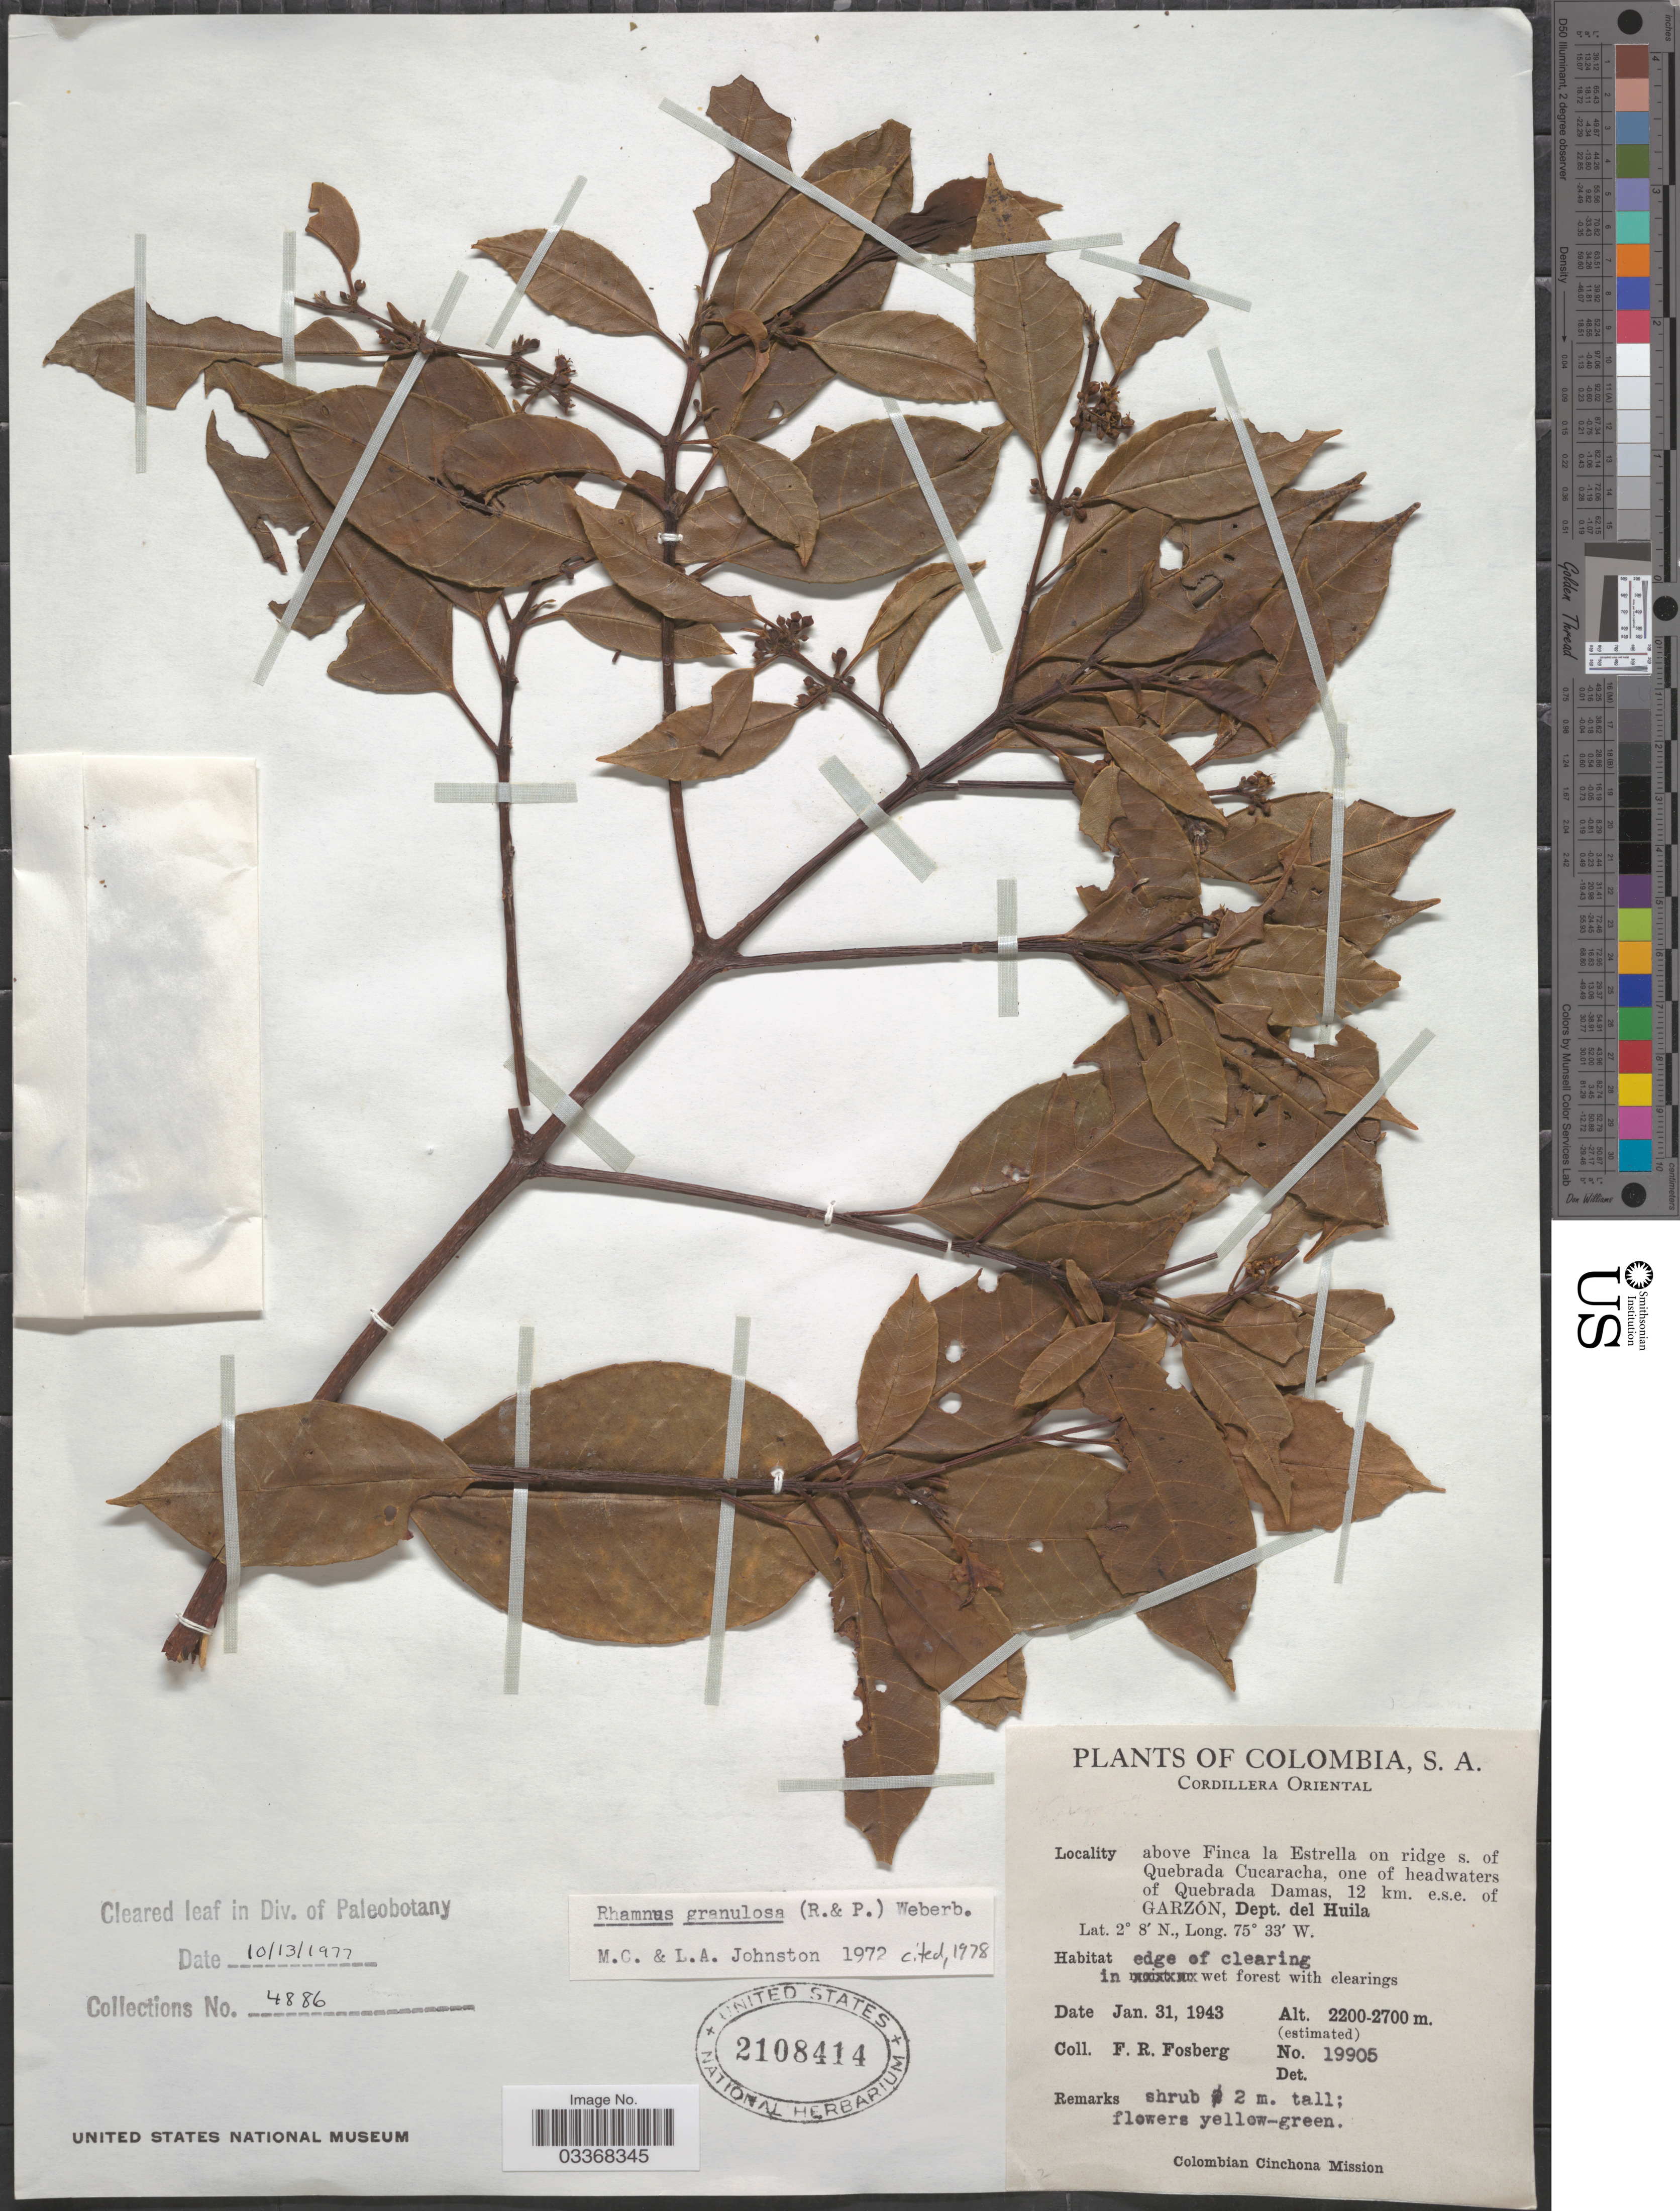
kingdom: Plantae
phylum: Tracheophyta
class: Magnoliopsida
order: Rosales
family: Rhamnaceae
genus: Frangula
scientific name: Frangula granulosa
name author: (Ruiz & Pav.) Grubov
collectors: F. R. Fosberg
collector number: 19905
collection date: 1943-01-31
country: Colombia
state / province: Huila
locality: Cordillera Oriental. Above Finca la Estrella on ridge s. of Quebrada Cucaracha, one of headwaters of Quebrada Damas, 12 km. e.s.e. of Garzón, Dept. del Huila.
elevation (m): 2200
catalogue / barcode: US 2108414